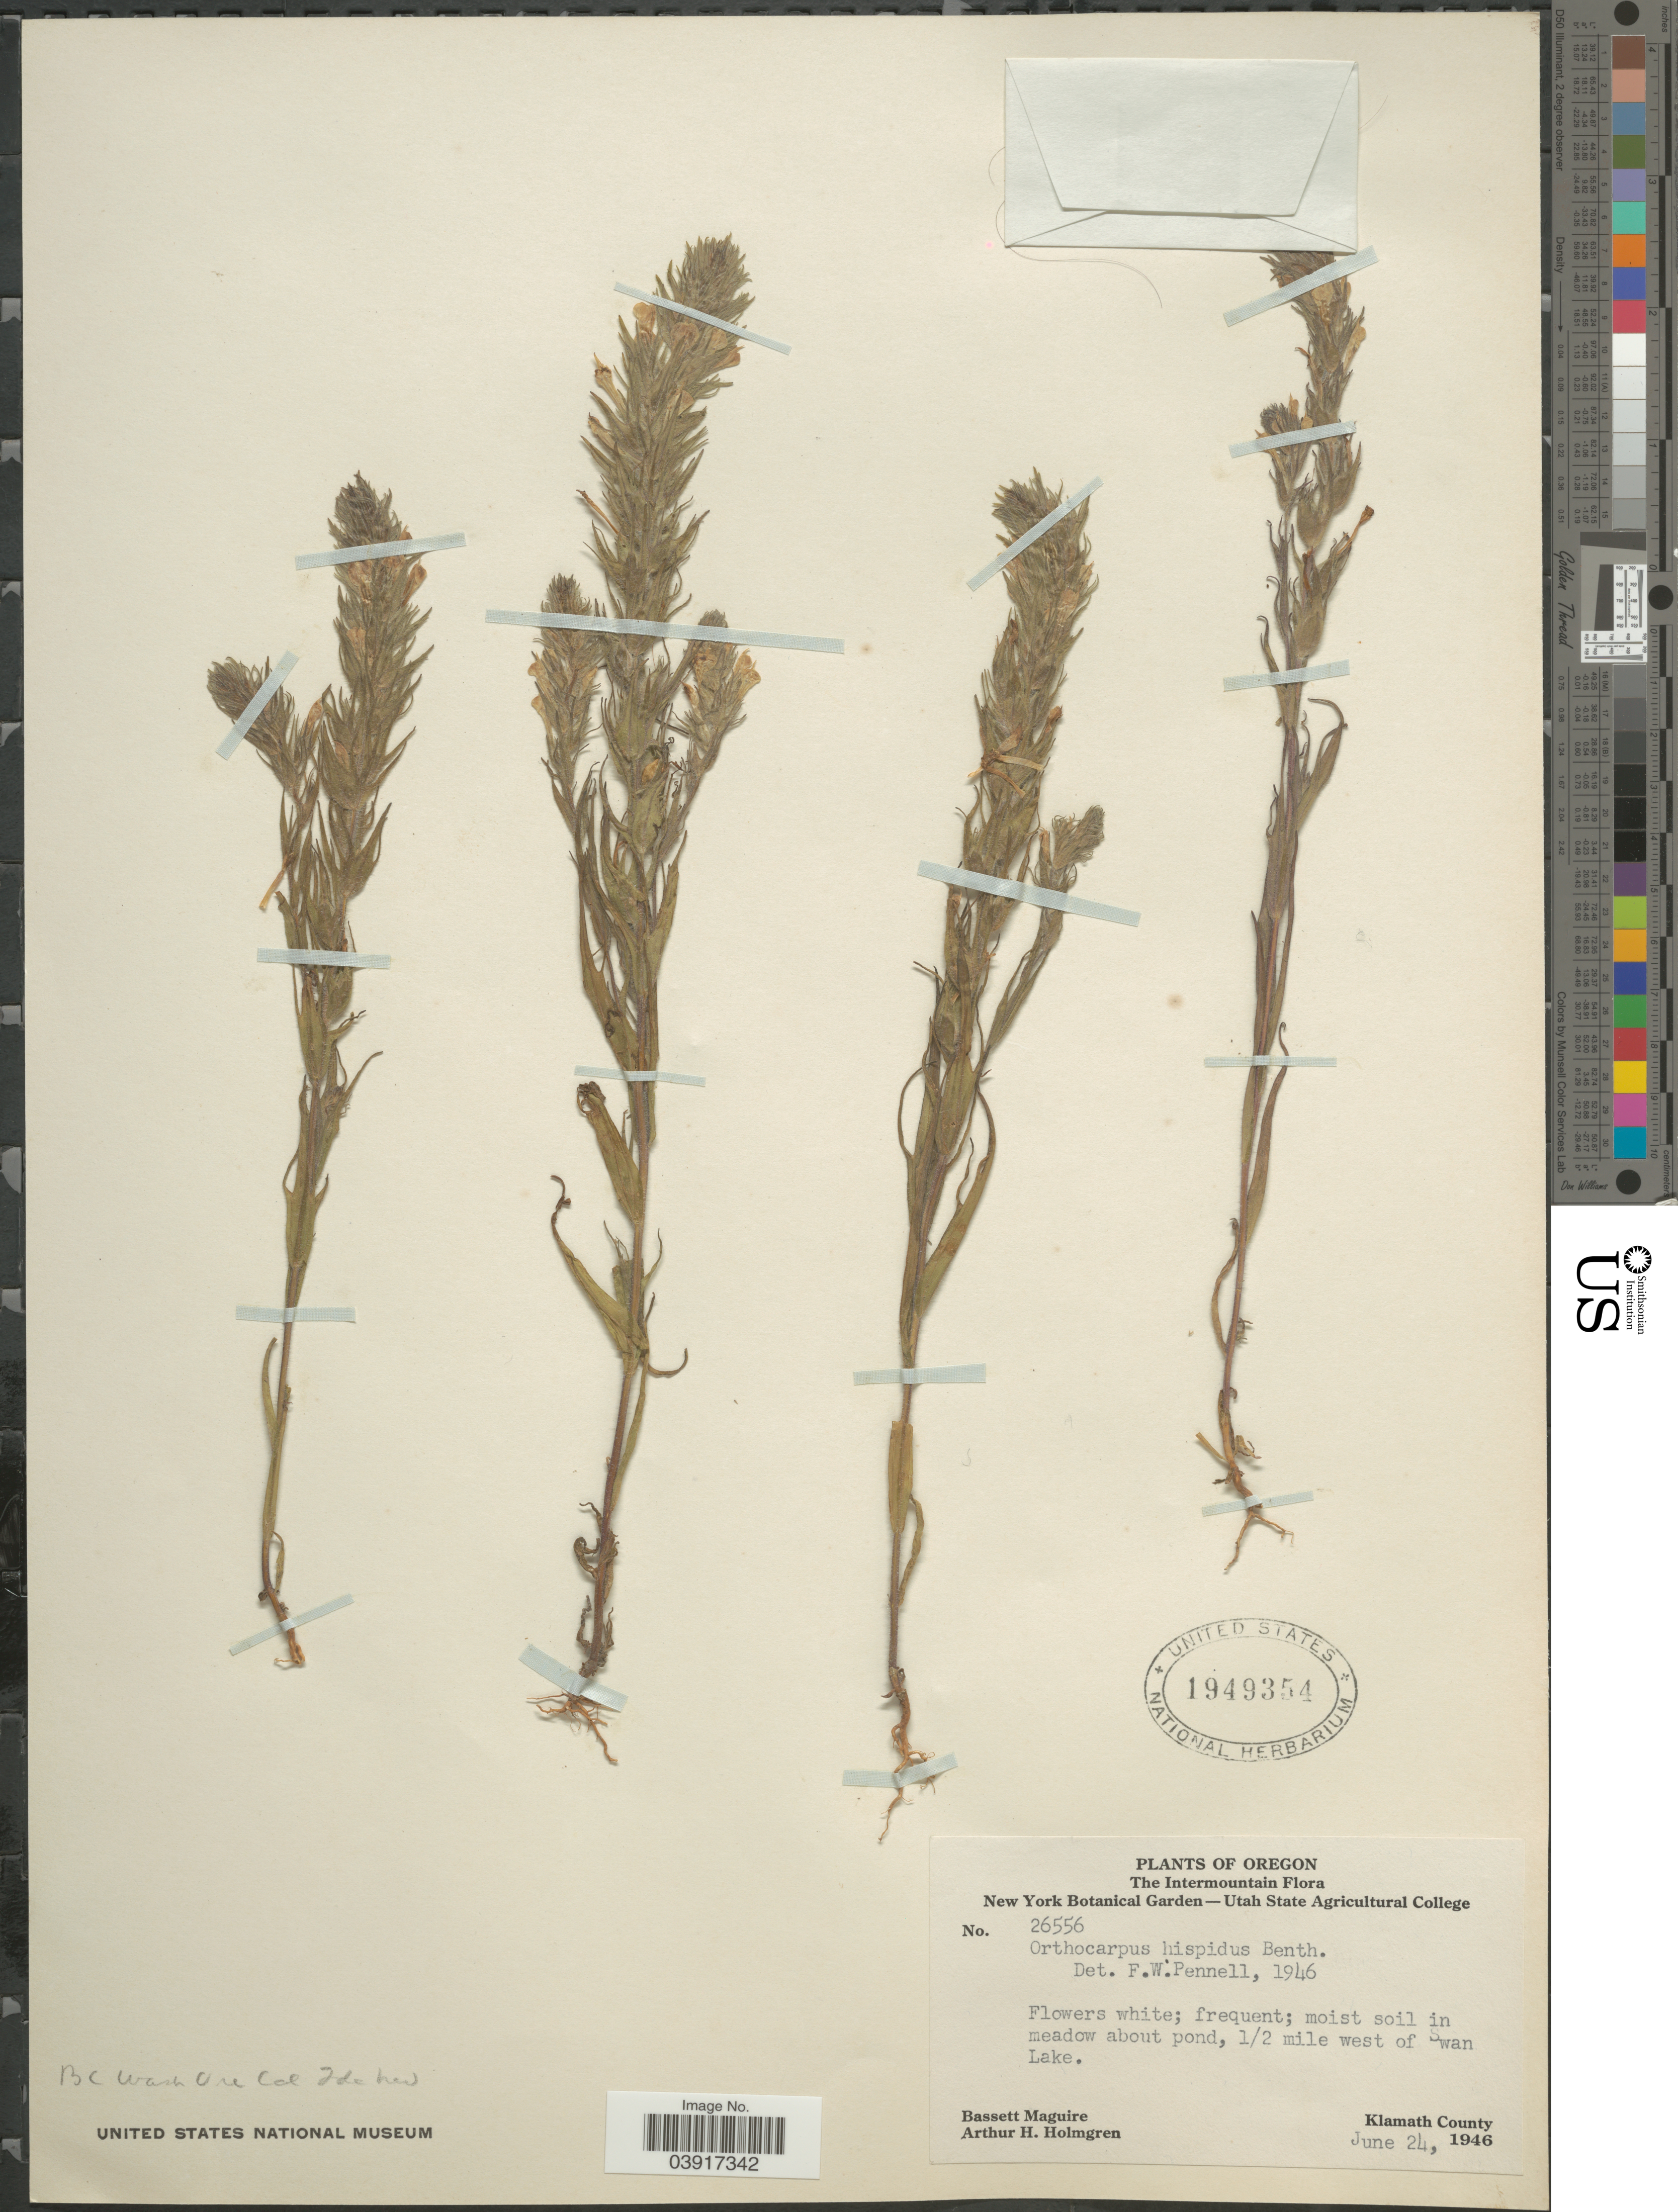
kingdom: Plantae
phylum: Tracheophyta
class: Magnoliopsida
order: Lamiales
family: Orobanchaceae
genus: Orthocarpus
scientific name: Orthocarpus hispidus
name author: Benth.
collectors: B. Maguire & A. H. Holmgren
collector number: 26556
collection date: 1946-06-24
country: United States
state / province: Oregon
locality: The Intermountain. ½ miles west of Swan Lake. Klamath County.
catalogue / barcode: US 1949354